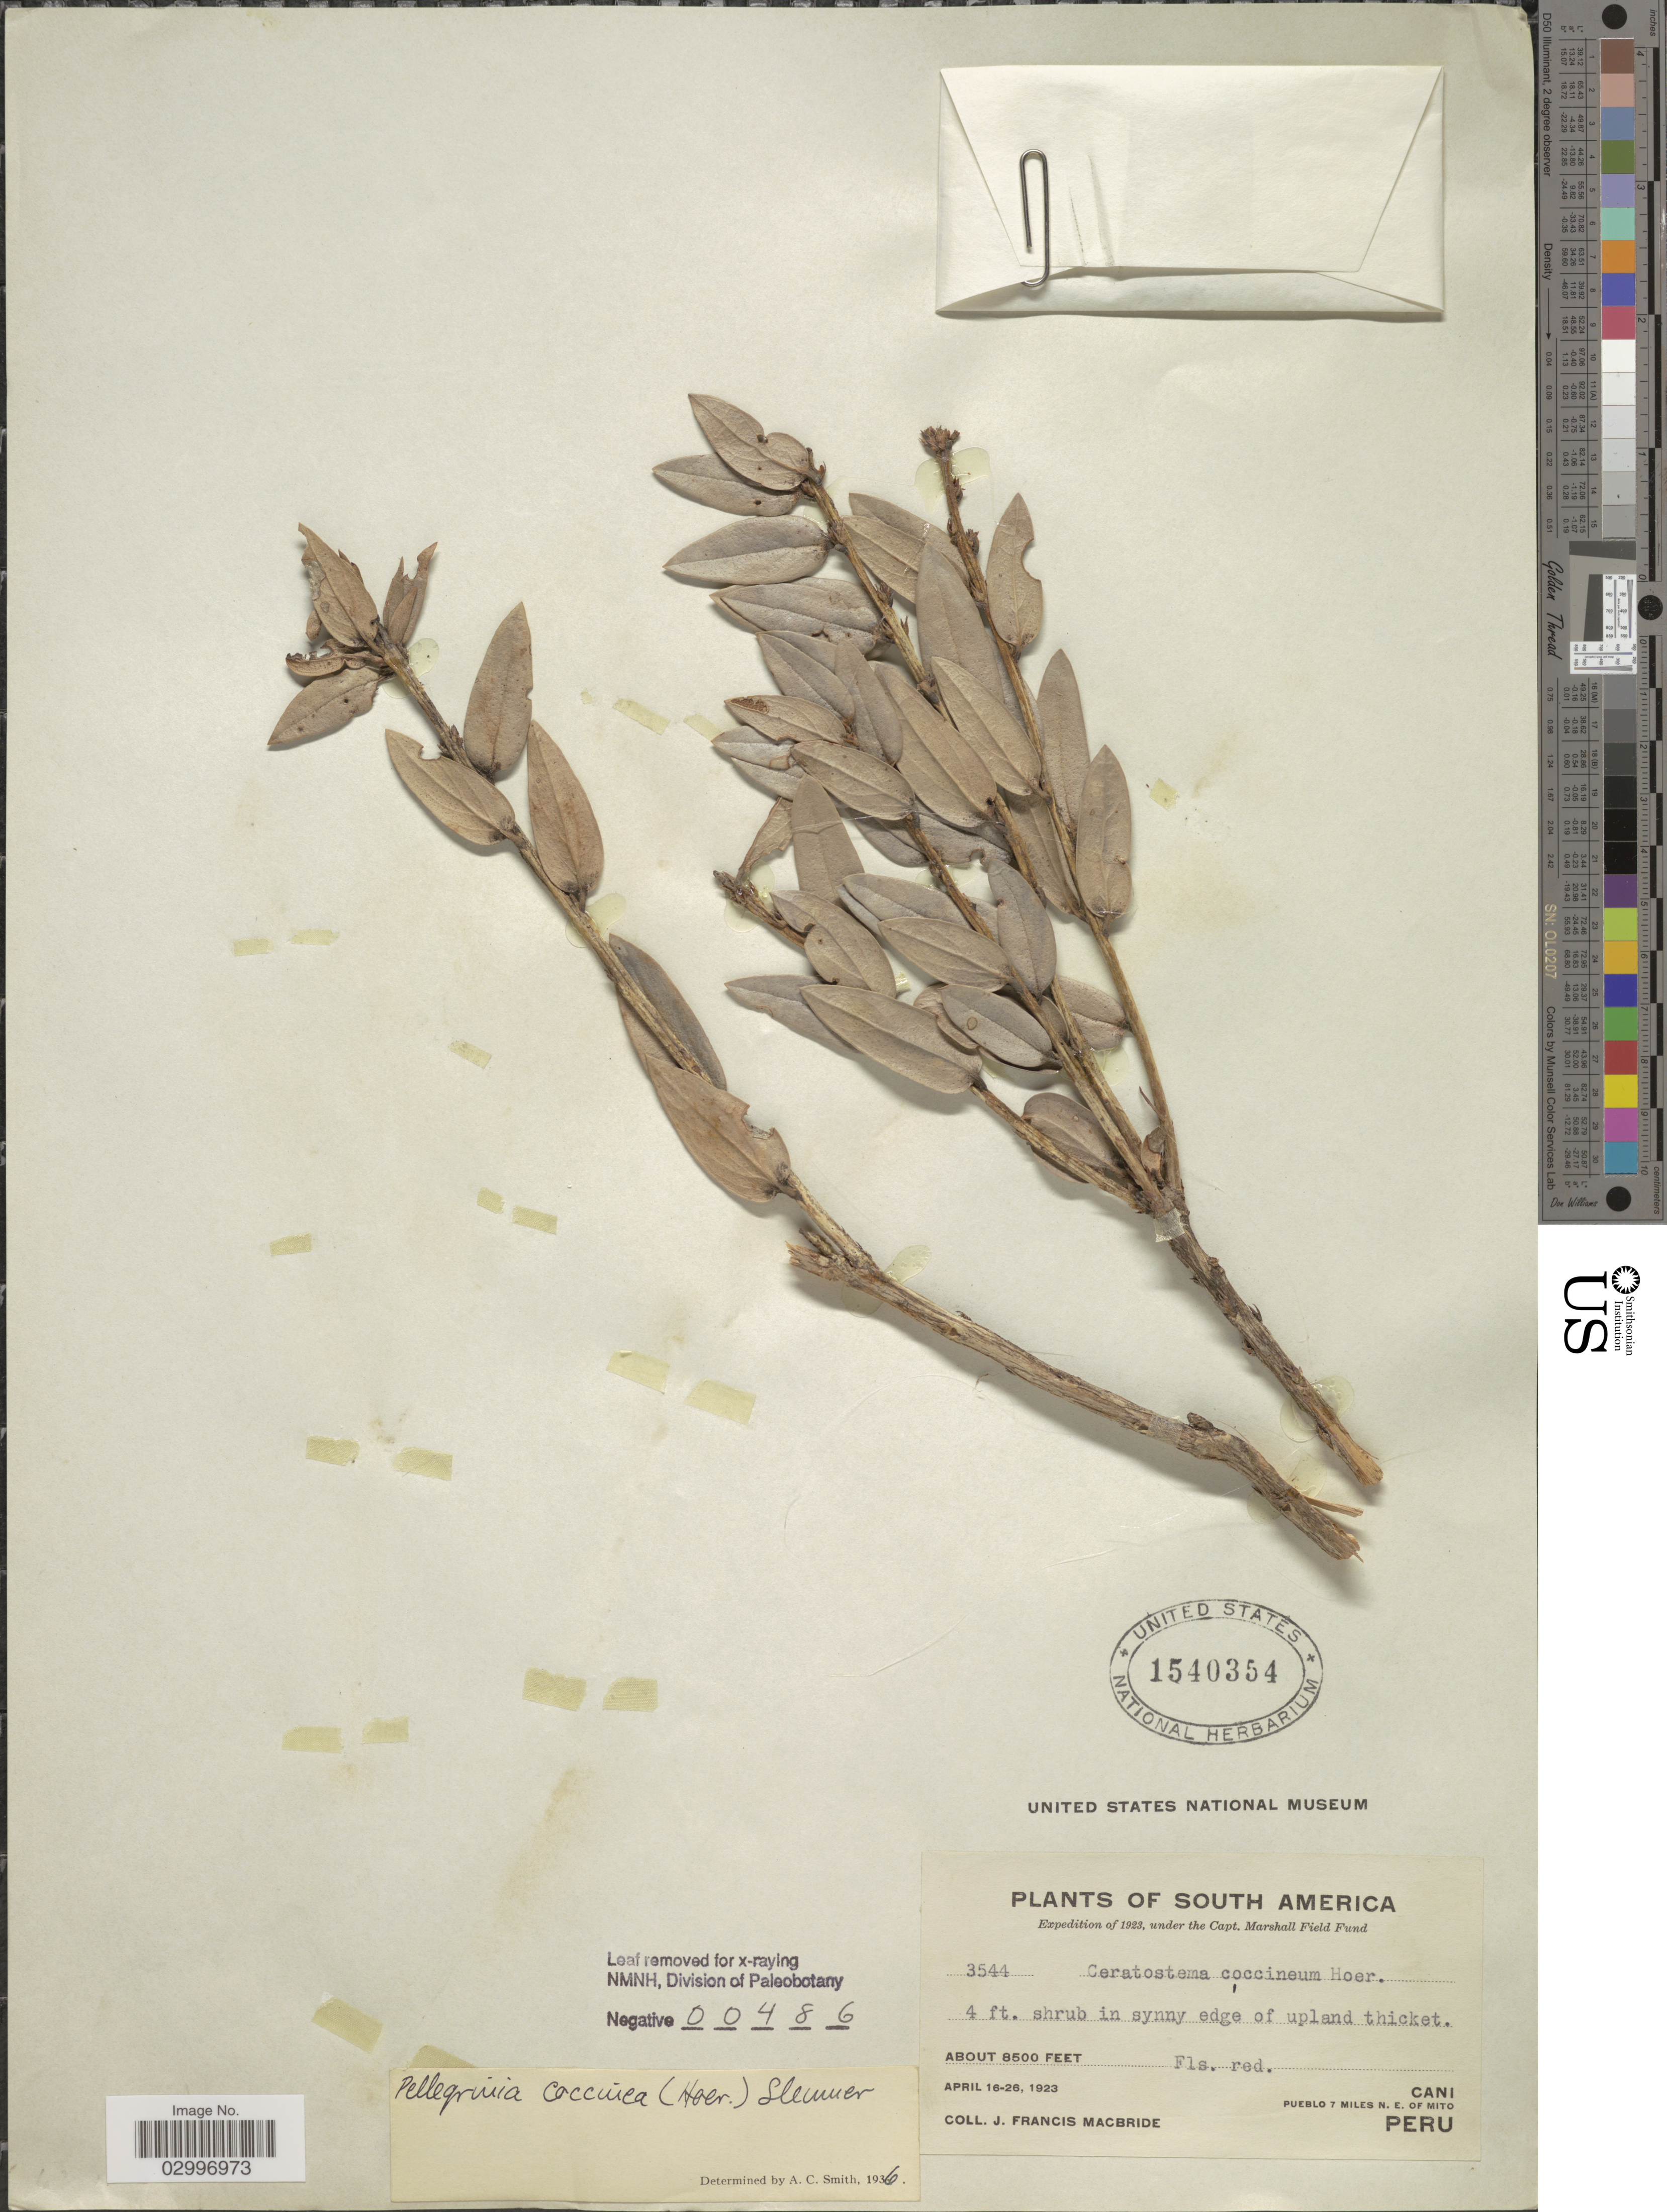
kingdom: Plantae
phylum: Tracheophyta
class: Magnoliopsida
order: Ericales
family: Ericaceae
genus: Pellegrinia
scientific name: Pellegrinia coccinea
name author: (Hoerold) Sleumer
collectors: J. F. Macbride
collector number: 3544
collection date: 1923-04-16/1923-04-26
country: Peru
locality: Cani, Pueblo 7 miles N. E. of Mito.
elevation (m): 2591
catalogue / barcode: US 1540354